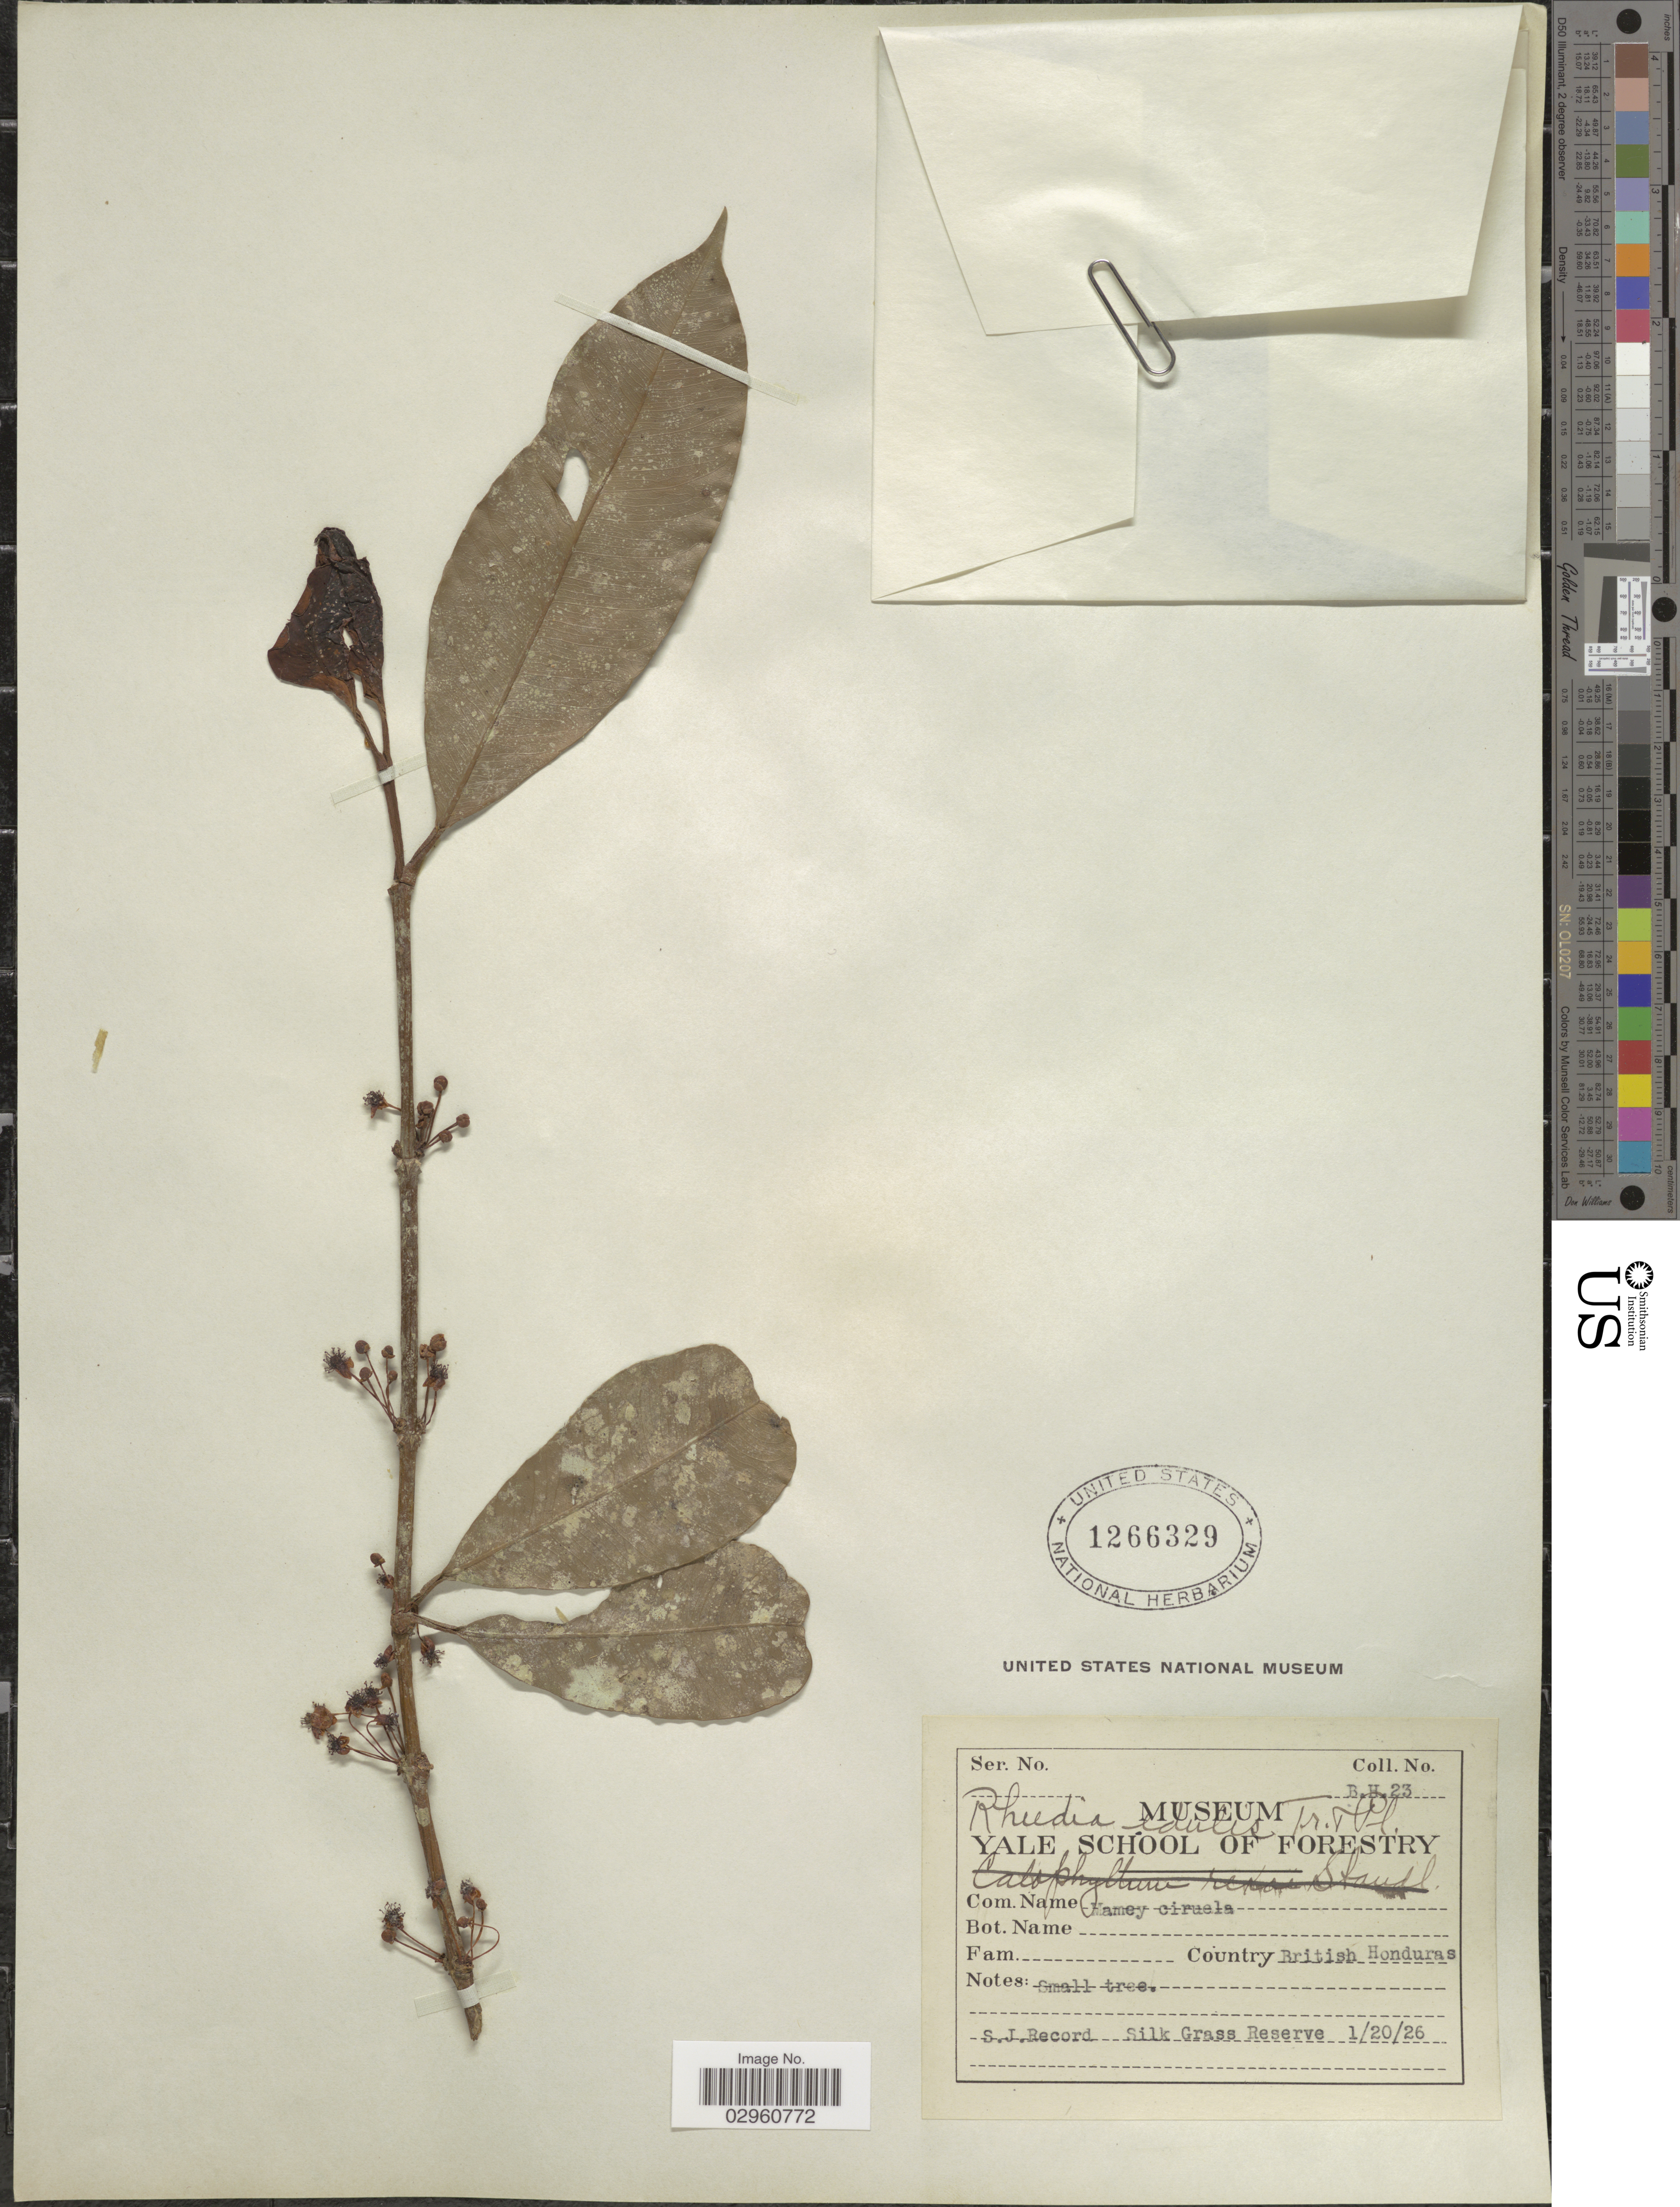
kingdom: Plantae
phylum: Tracheophyta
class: Magnoliopsida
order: Malpighiales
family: Clusiaceae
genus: Garcinia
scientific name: Garcinia intermedia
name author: (Pittier) Hammel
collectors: S. J. Record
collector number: BH23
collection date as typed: Transcribed d/m/y: 20/1/26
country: Belize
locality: British Honduras. Silk Grass Reserve.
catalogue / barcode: US 1266329